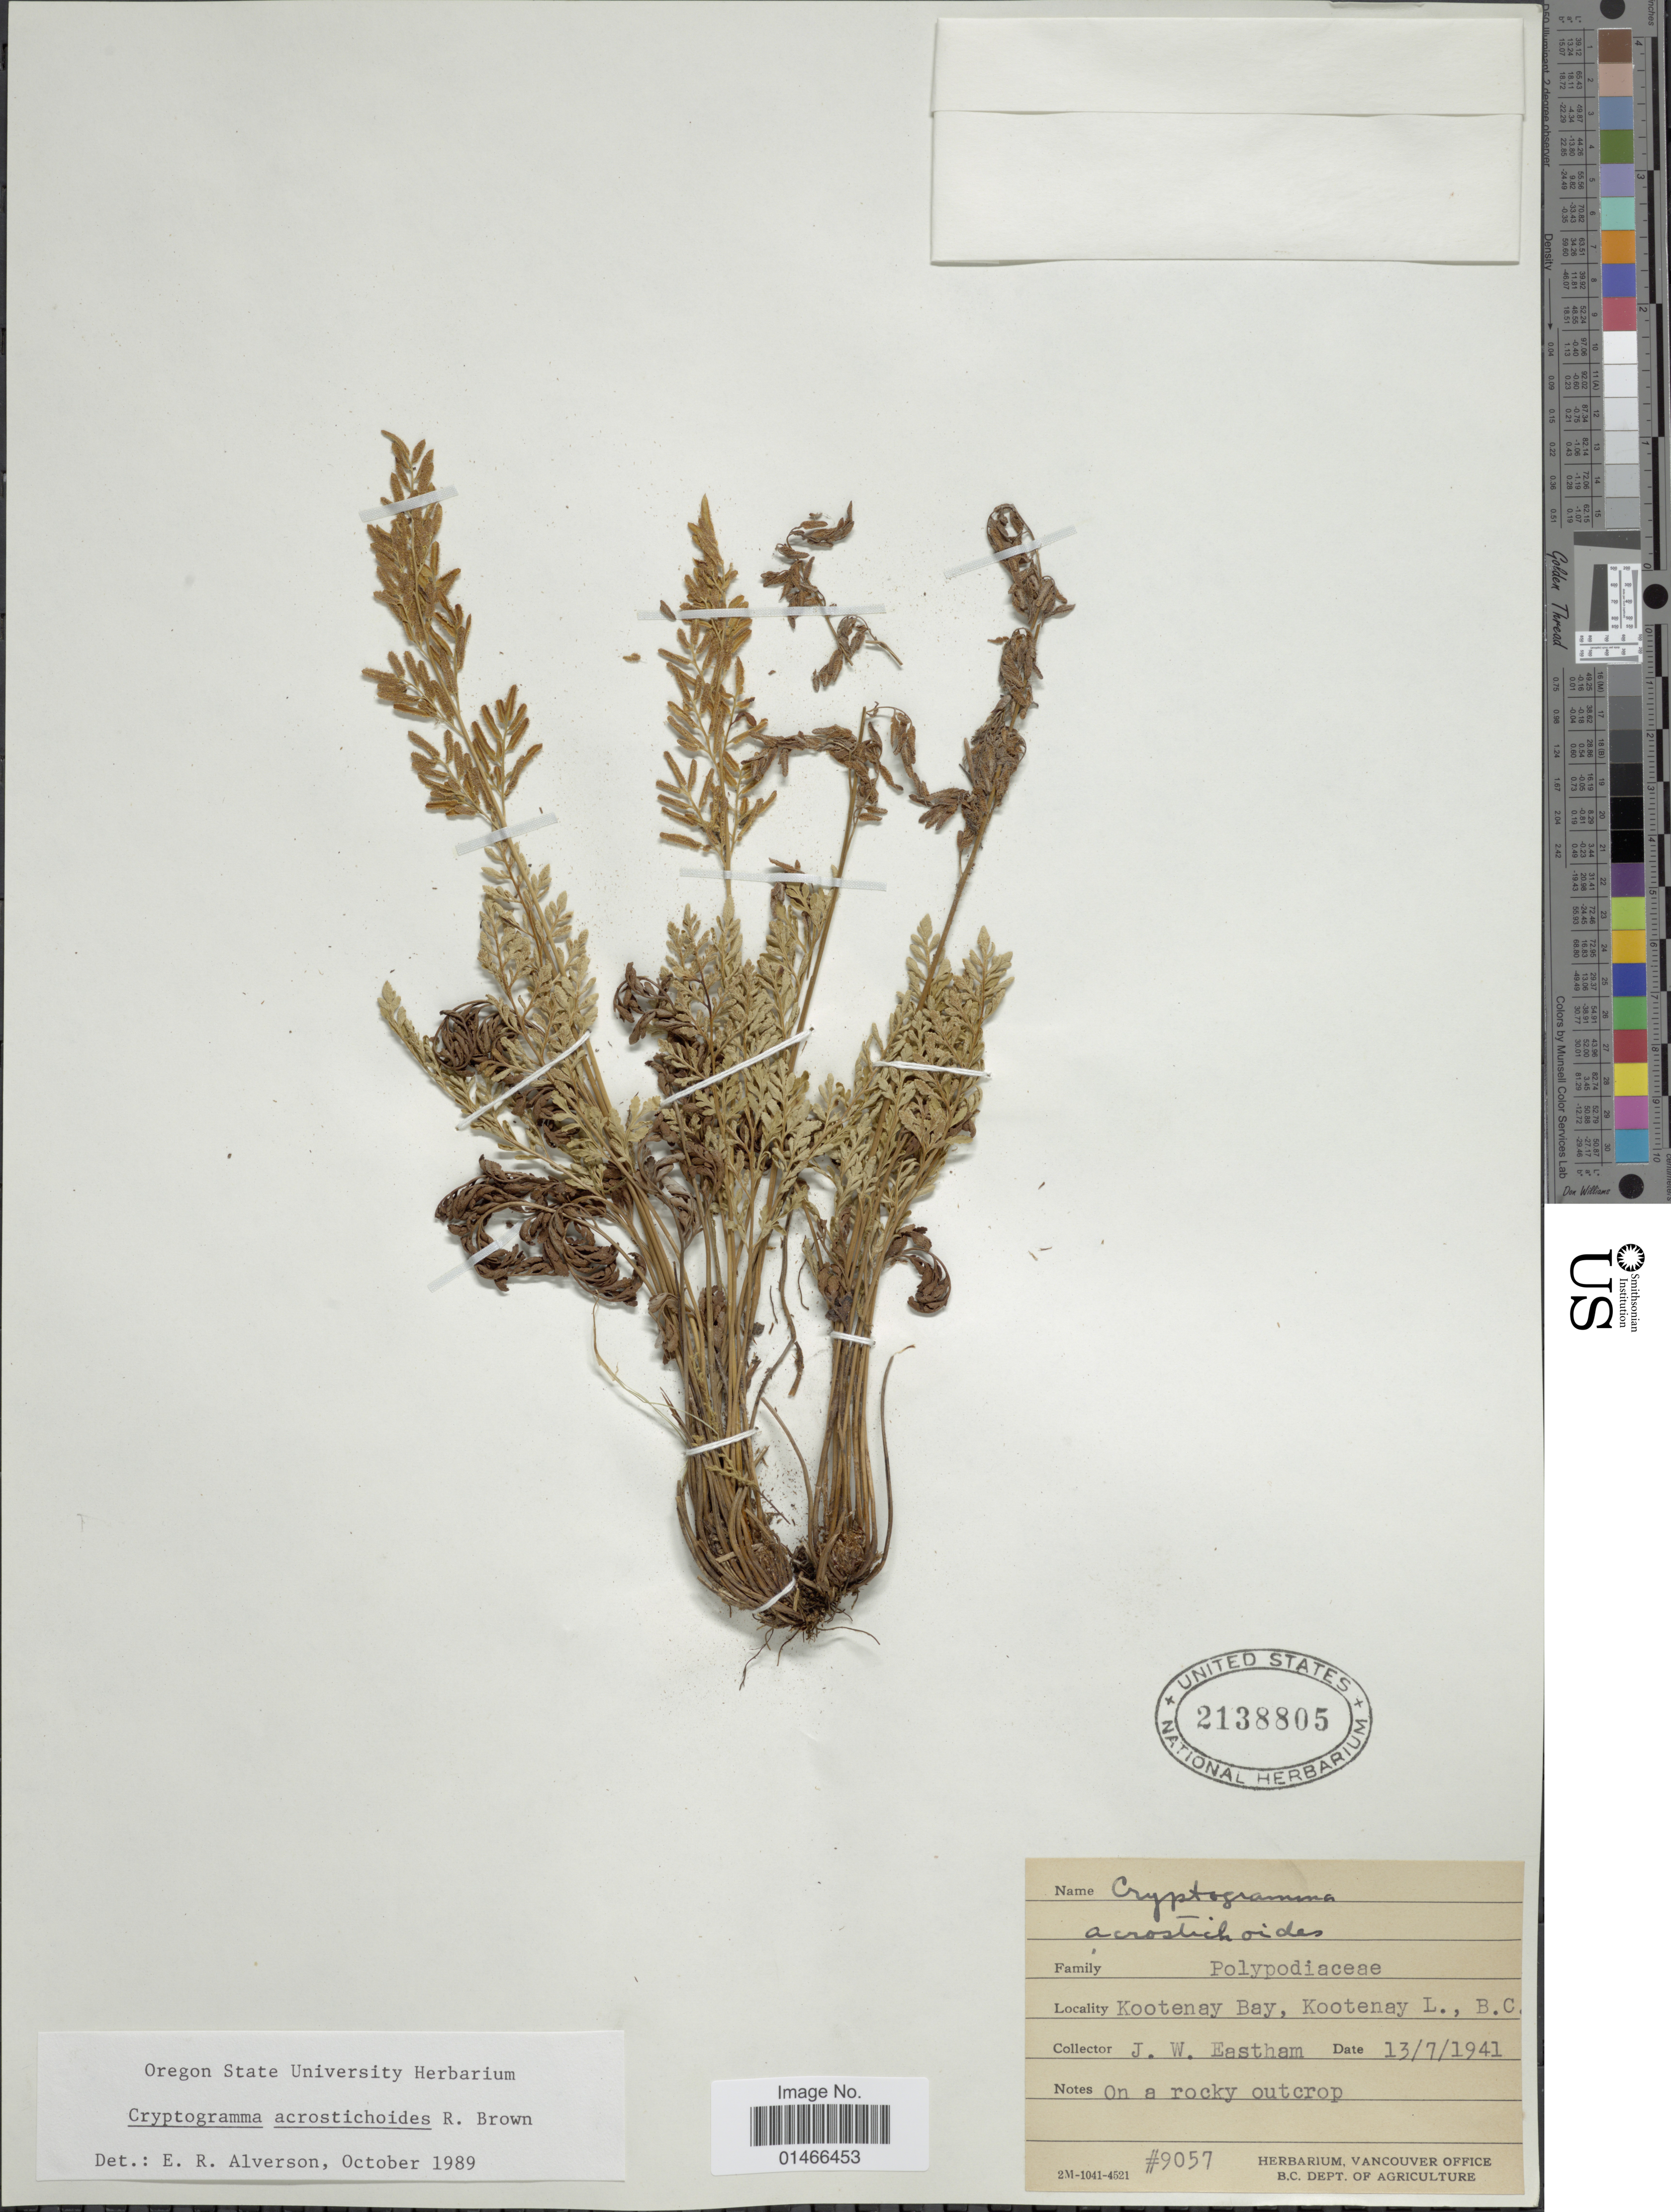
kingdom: Plantae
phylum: Tracheophyta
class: Polypodiopsida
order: Polypodiales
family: Pteridaceae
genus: Cryptogramma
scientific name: Cryptogramma acrostichoides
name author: R. Br.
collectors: J. Eastham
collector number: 9057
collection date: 1941-07-13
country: Canada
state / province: British Columbia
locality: Kootenay Bay, Kootenay L., B.C.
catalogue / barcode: US 2138805